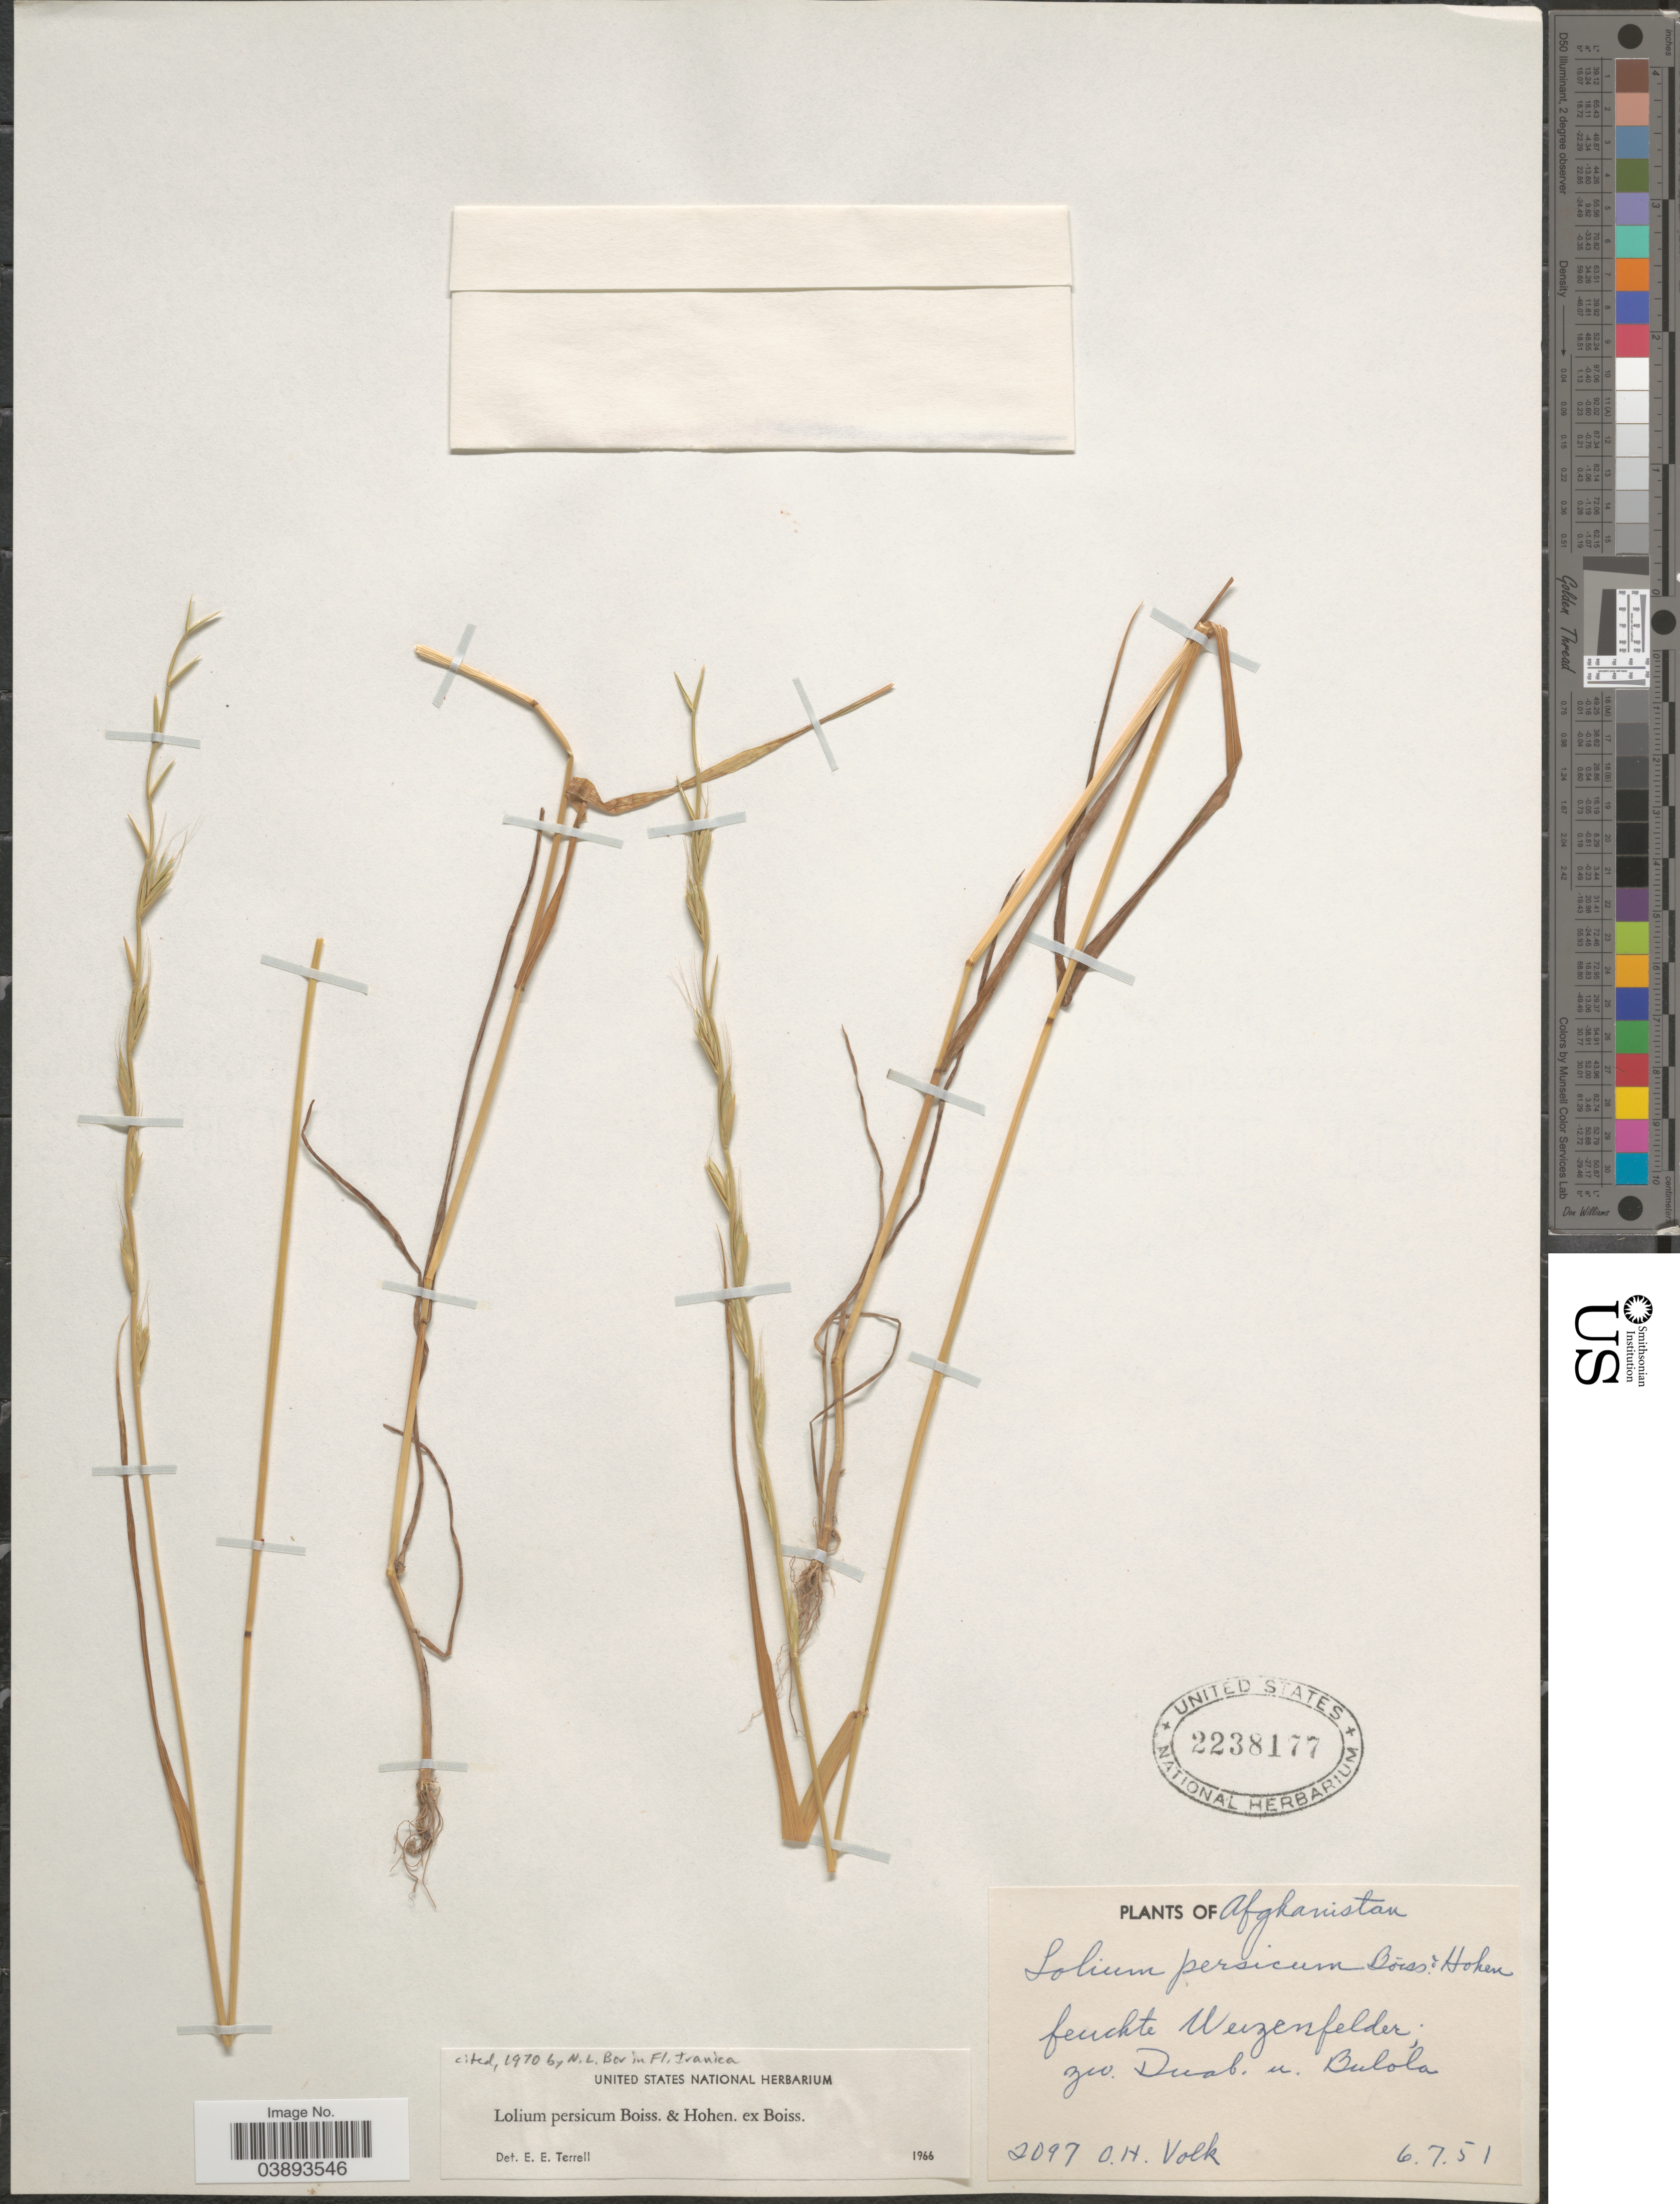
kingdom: Plantae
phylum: Tracheophyta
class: Liliopsida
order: Poales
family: Poaceae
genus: Lolium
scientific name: Lolium persicum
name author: Boiss. & Hohen.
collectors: O. Volk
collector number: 2097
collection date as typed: Transcribed d/m/y: 6/7/51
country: Afghanistan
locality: Feuchte Weizenfelder; zw. Duab. n. Bulola.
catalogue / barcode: US 2238177